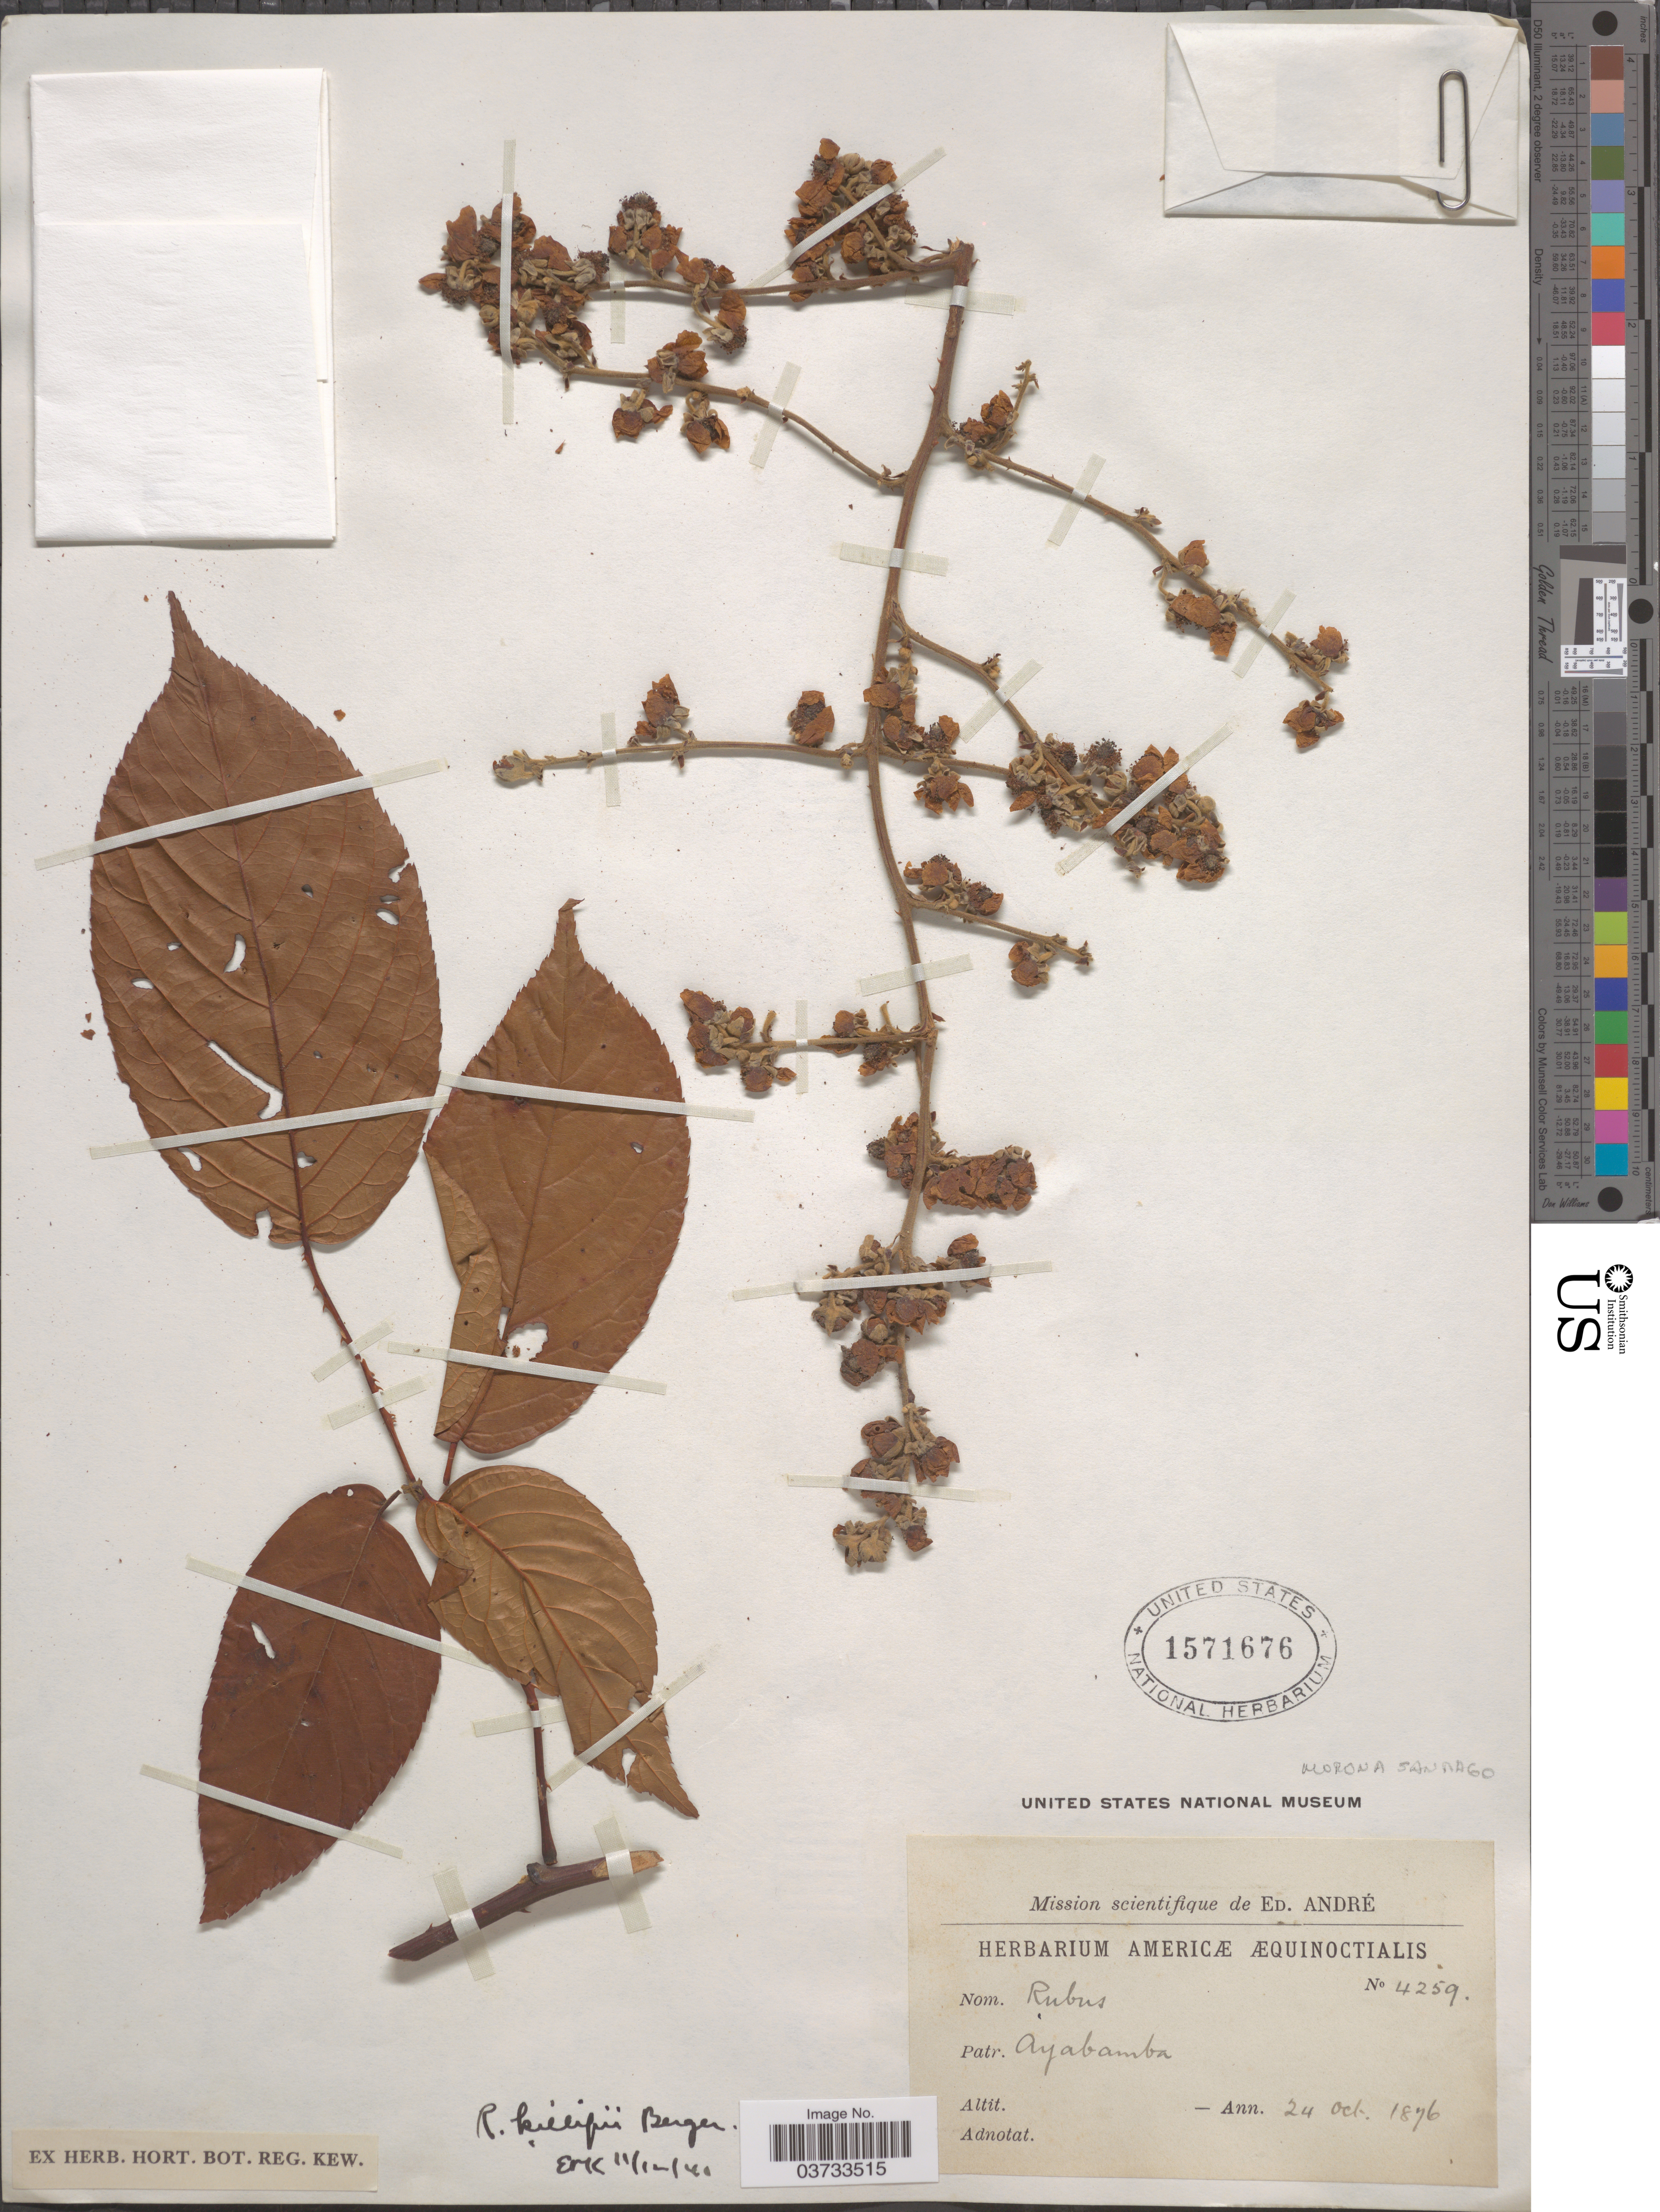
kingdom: Plantae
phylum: Tracheophyta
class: Magnoliopsida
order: Rosales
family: Rosaceae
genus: Rubus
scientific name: Rubus killipii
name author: A. Berger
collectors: E. Andre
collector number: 4259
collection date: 1876-10-24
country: Ecuador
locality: Ayabamba.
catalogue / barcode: US 1571676